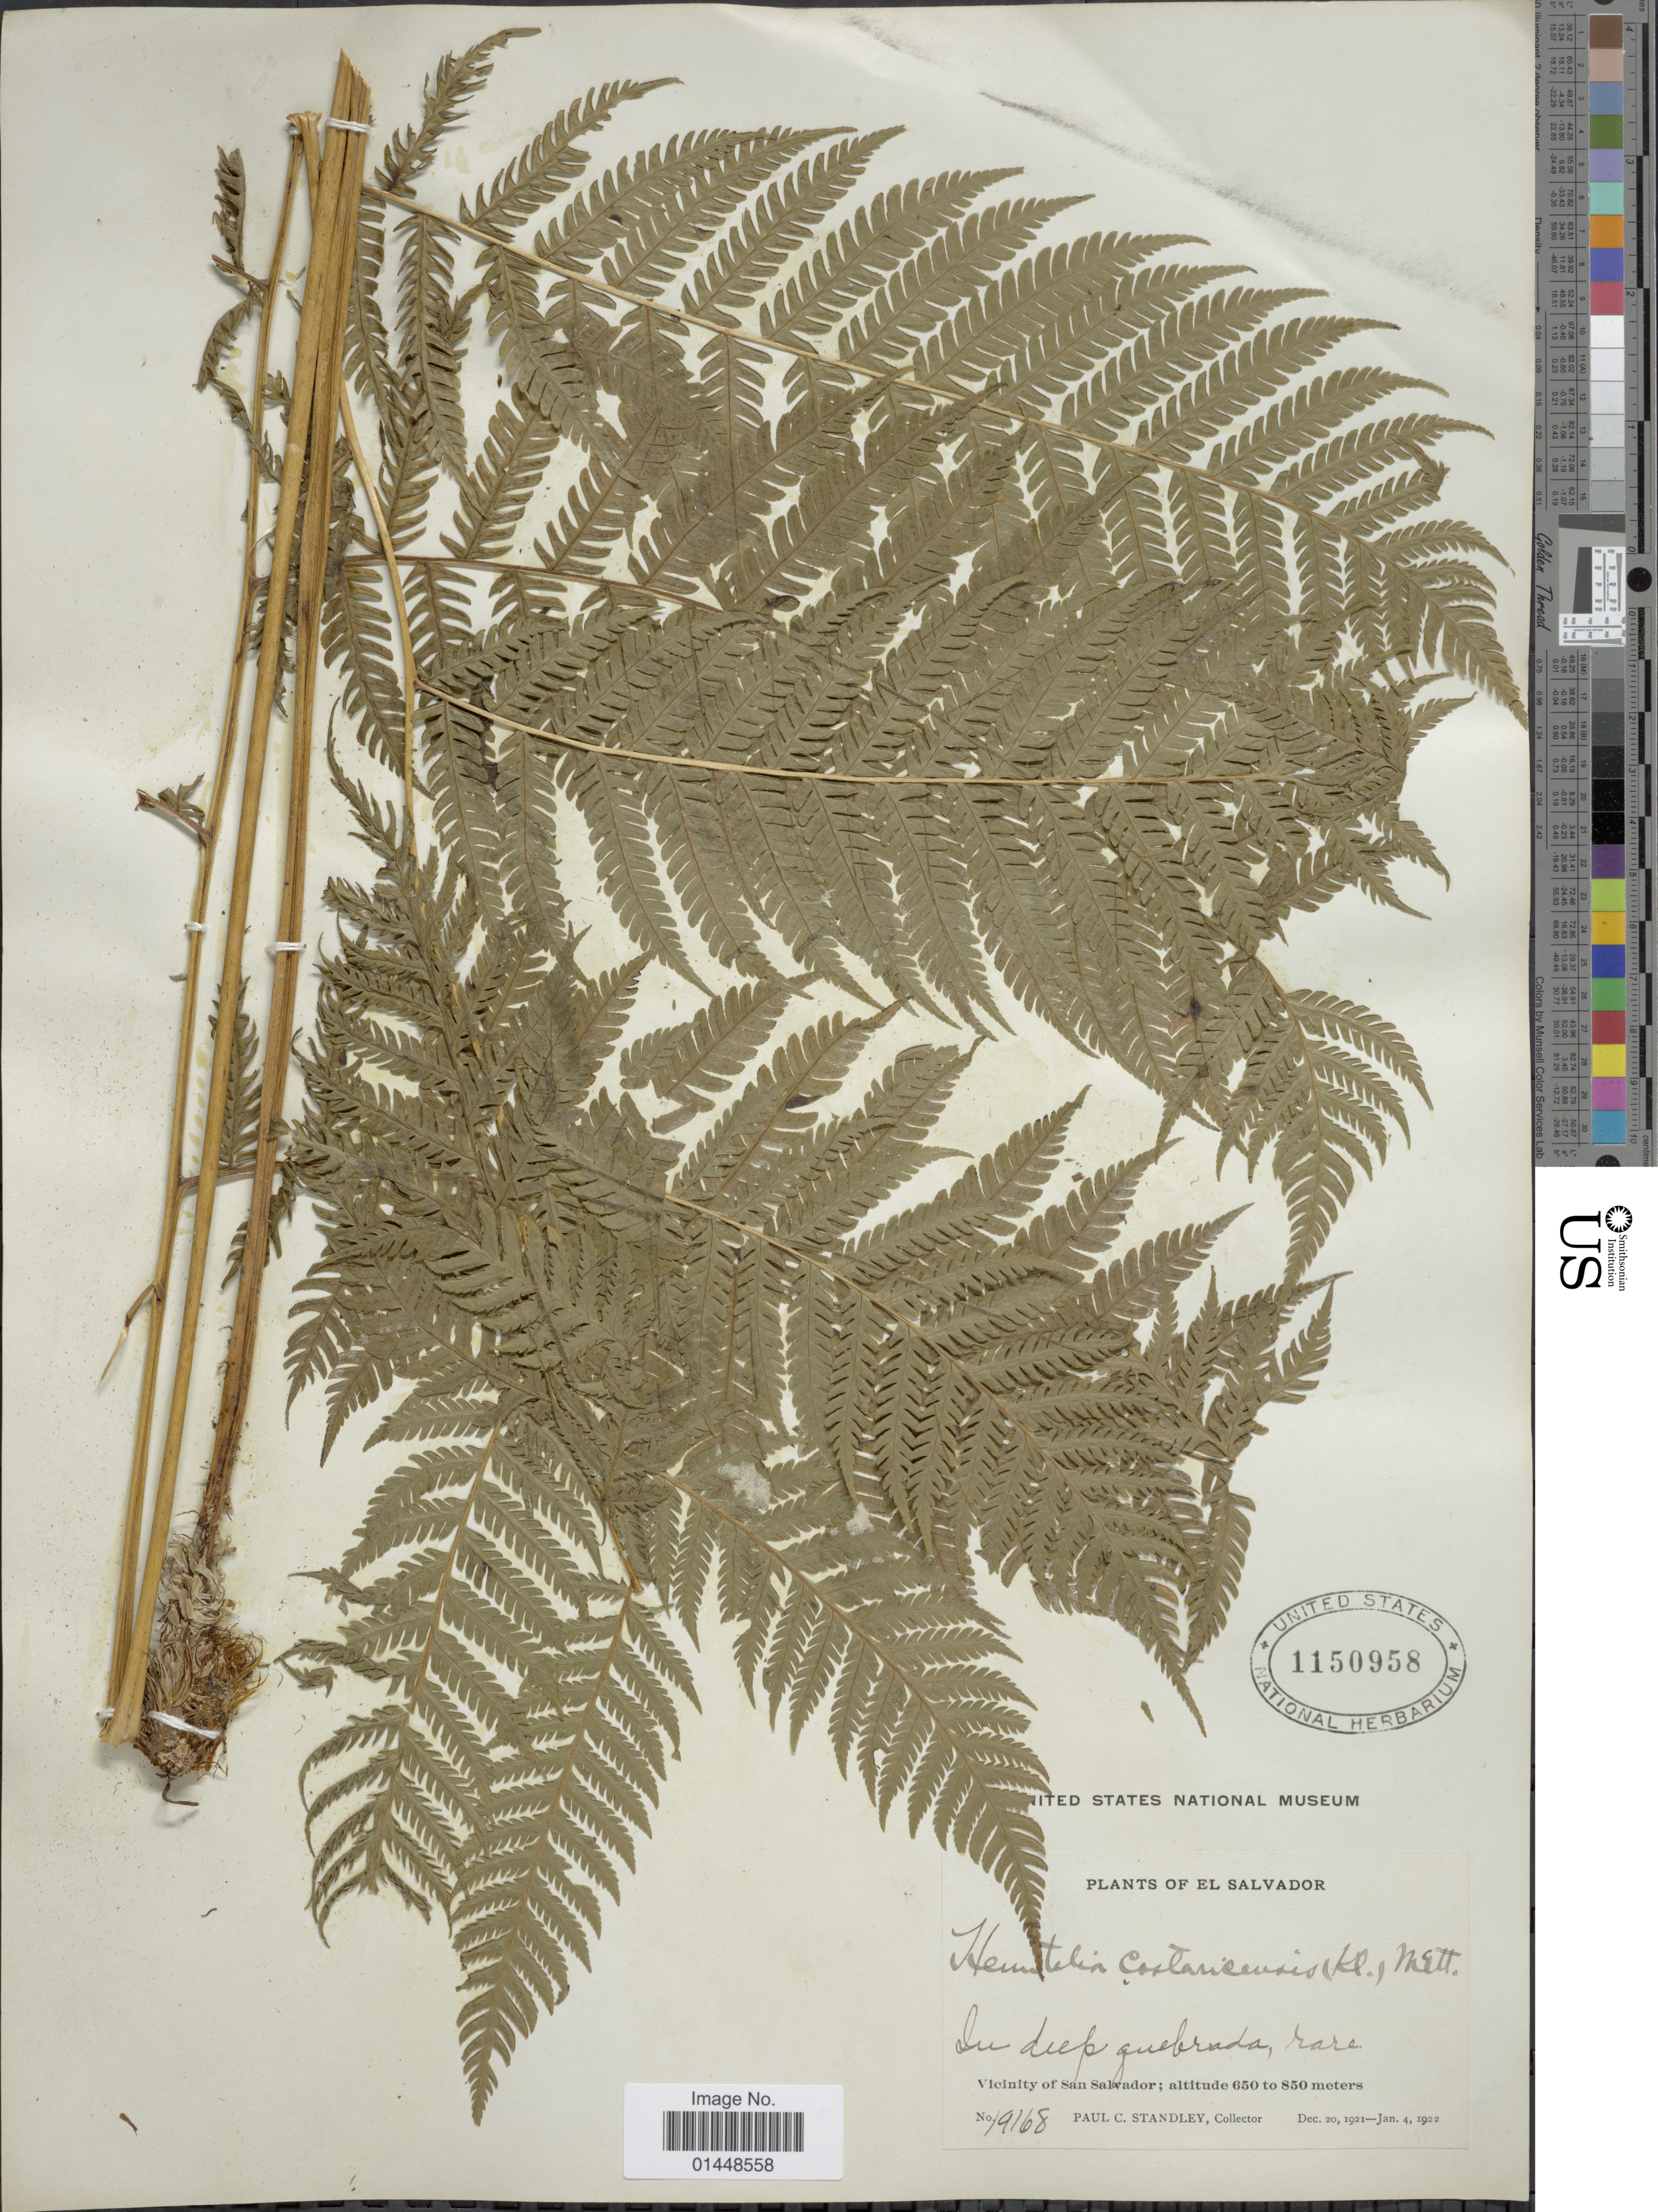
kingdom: Plantae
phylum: Tracheophyta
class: Polypodiopsida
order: Cyatheales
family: Cyatheaceae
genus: Cyathea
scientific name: Cyathea costaricensis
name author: (Kuhn) Domin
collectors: P. C. Standley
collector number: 19168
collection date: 1921-12-20/1922-01-04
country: El Salvador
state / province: San Salvador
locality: In deep quebrada, rare. Vicinity of San Salvador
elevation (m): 650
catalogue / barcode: US 1150958